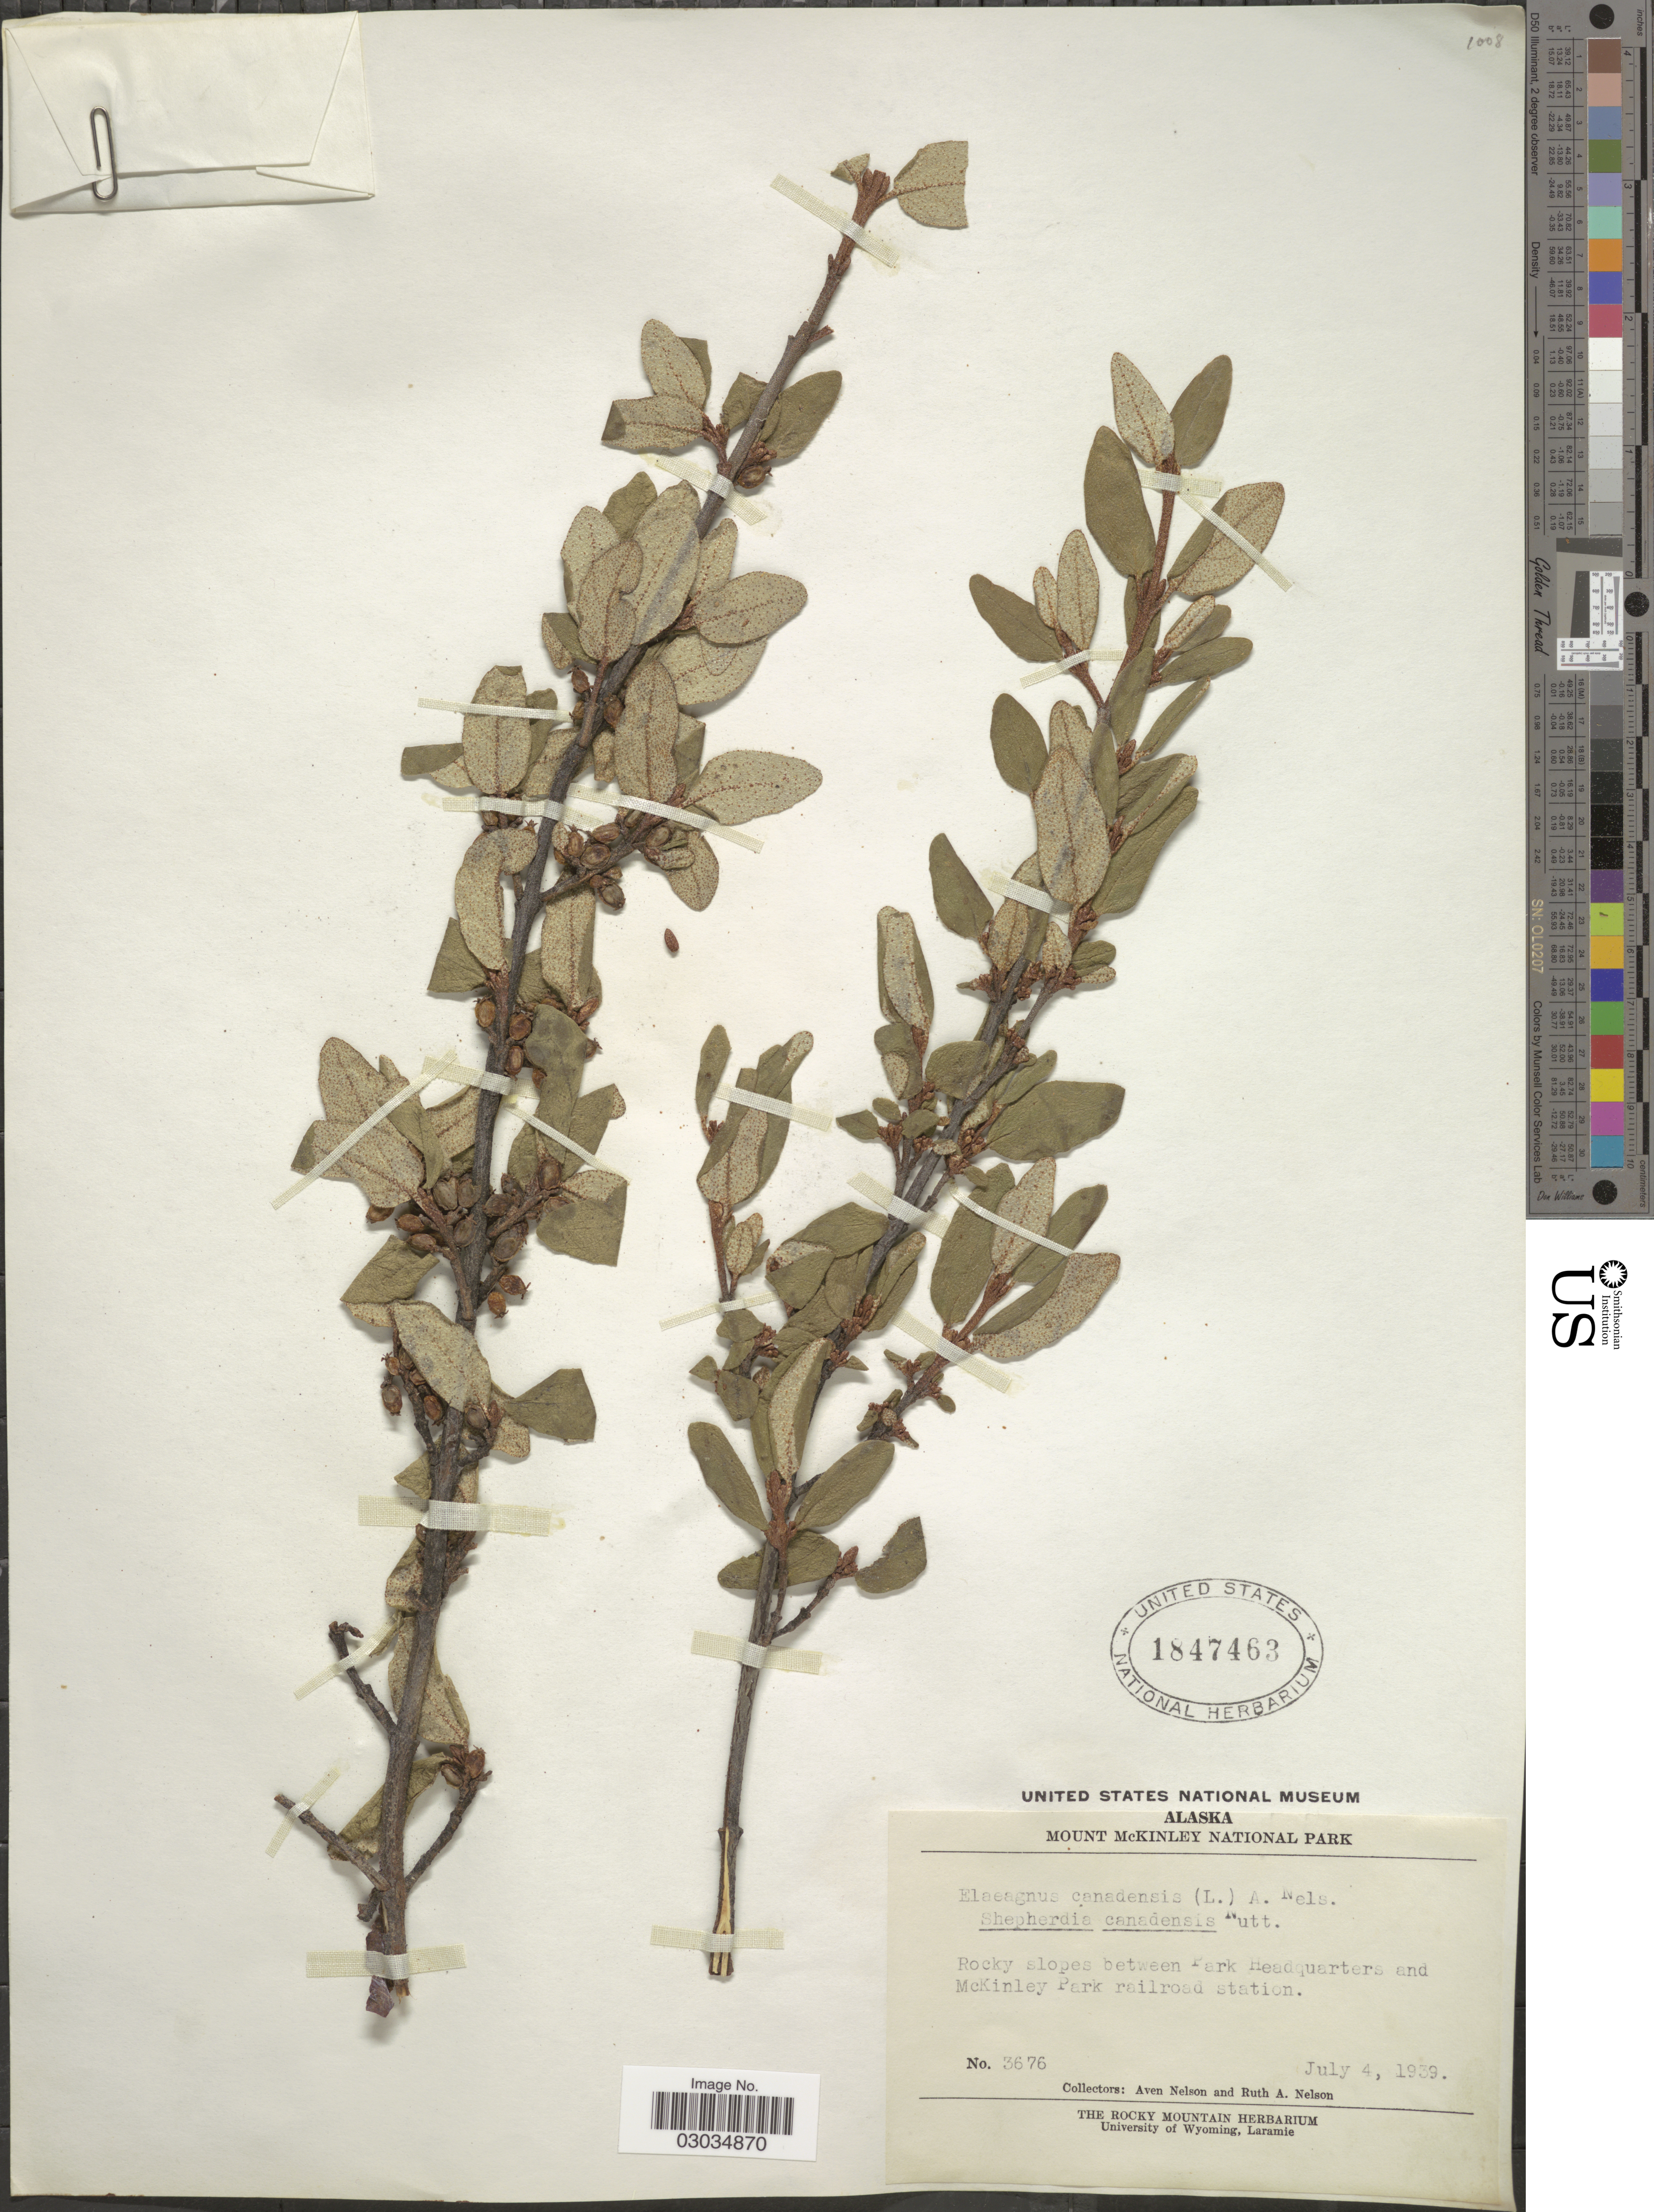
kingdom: Plantae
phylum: Tracheophyta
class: Magnoliopsida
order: Rosales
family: Elaeagnaceae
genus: Shepherdia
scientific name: Shepherdia canadensis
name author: (L.) Nutt.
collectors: A. Nelson & R. A. Nelson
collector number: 3676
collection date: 1939-07-04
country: United States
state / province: Alaska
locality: Mount McKinley National Park, Rocky slopes between Park Headquarters and McKinley Park railroad station.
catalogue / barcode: US 1847463